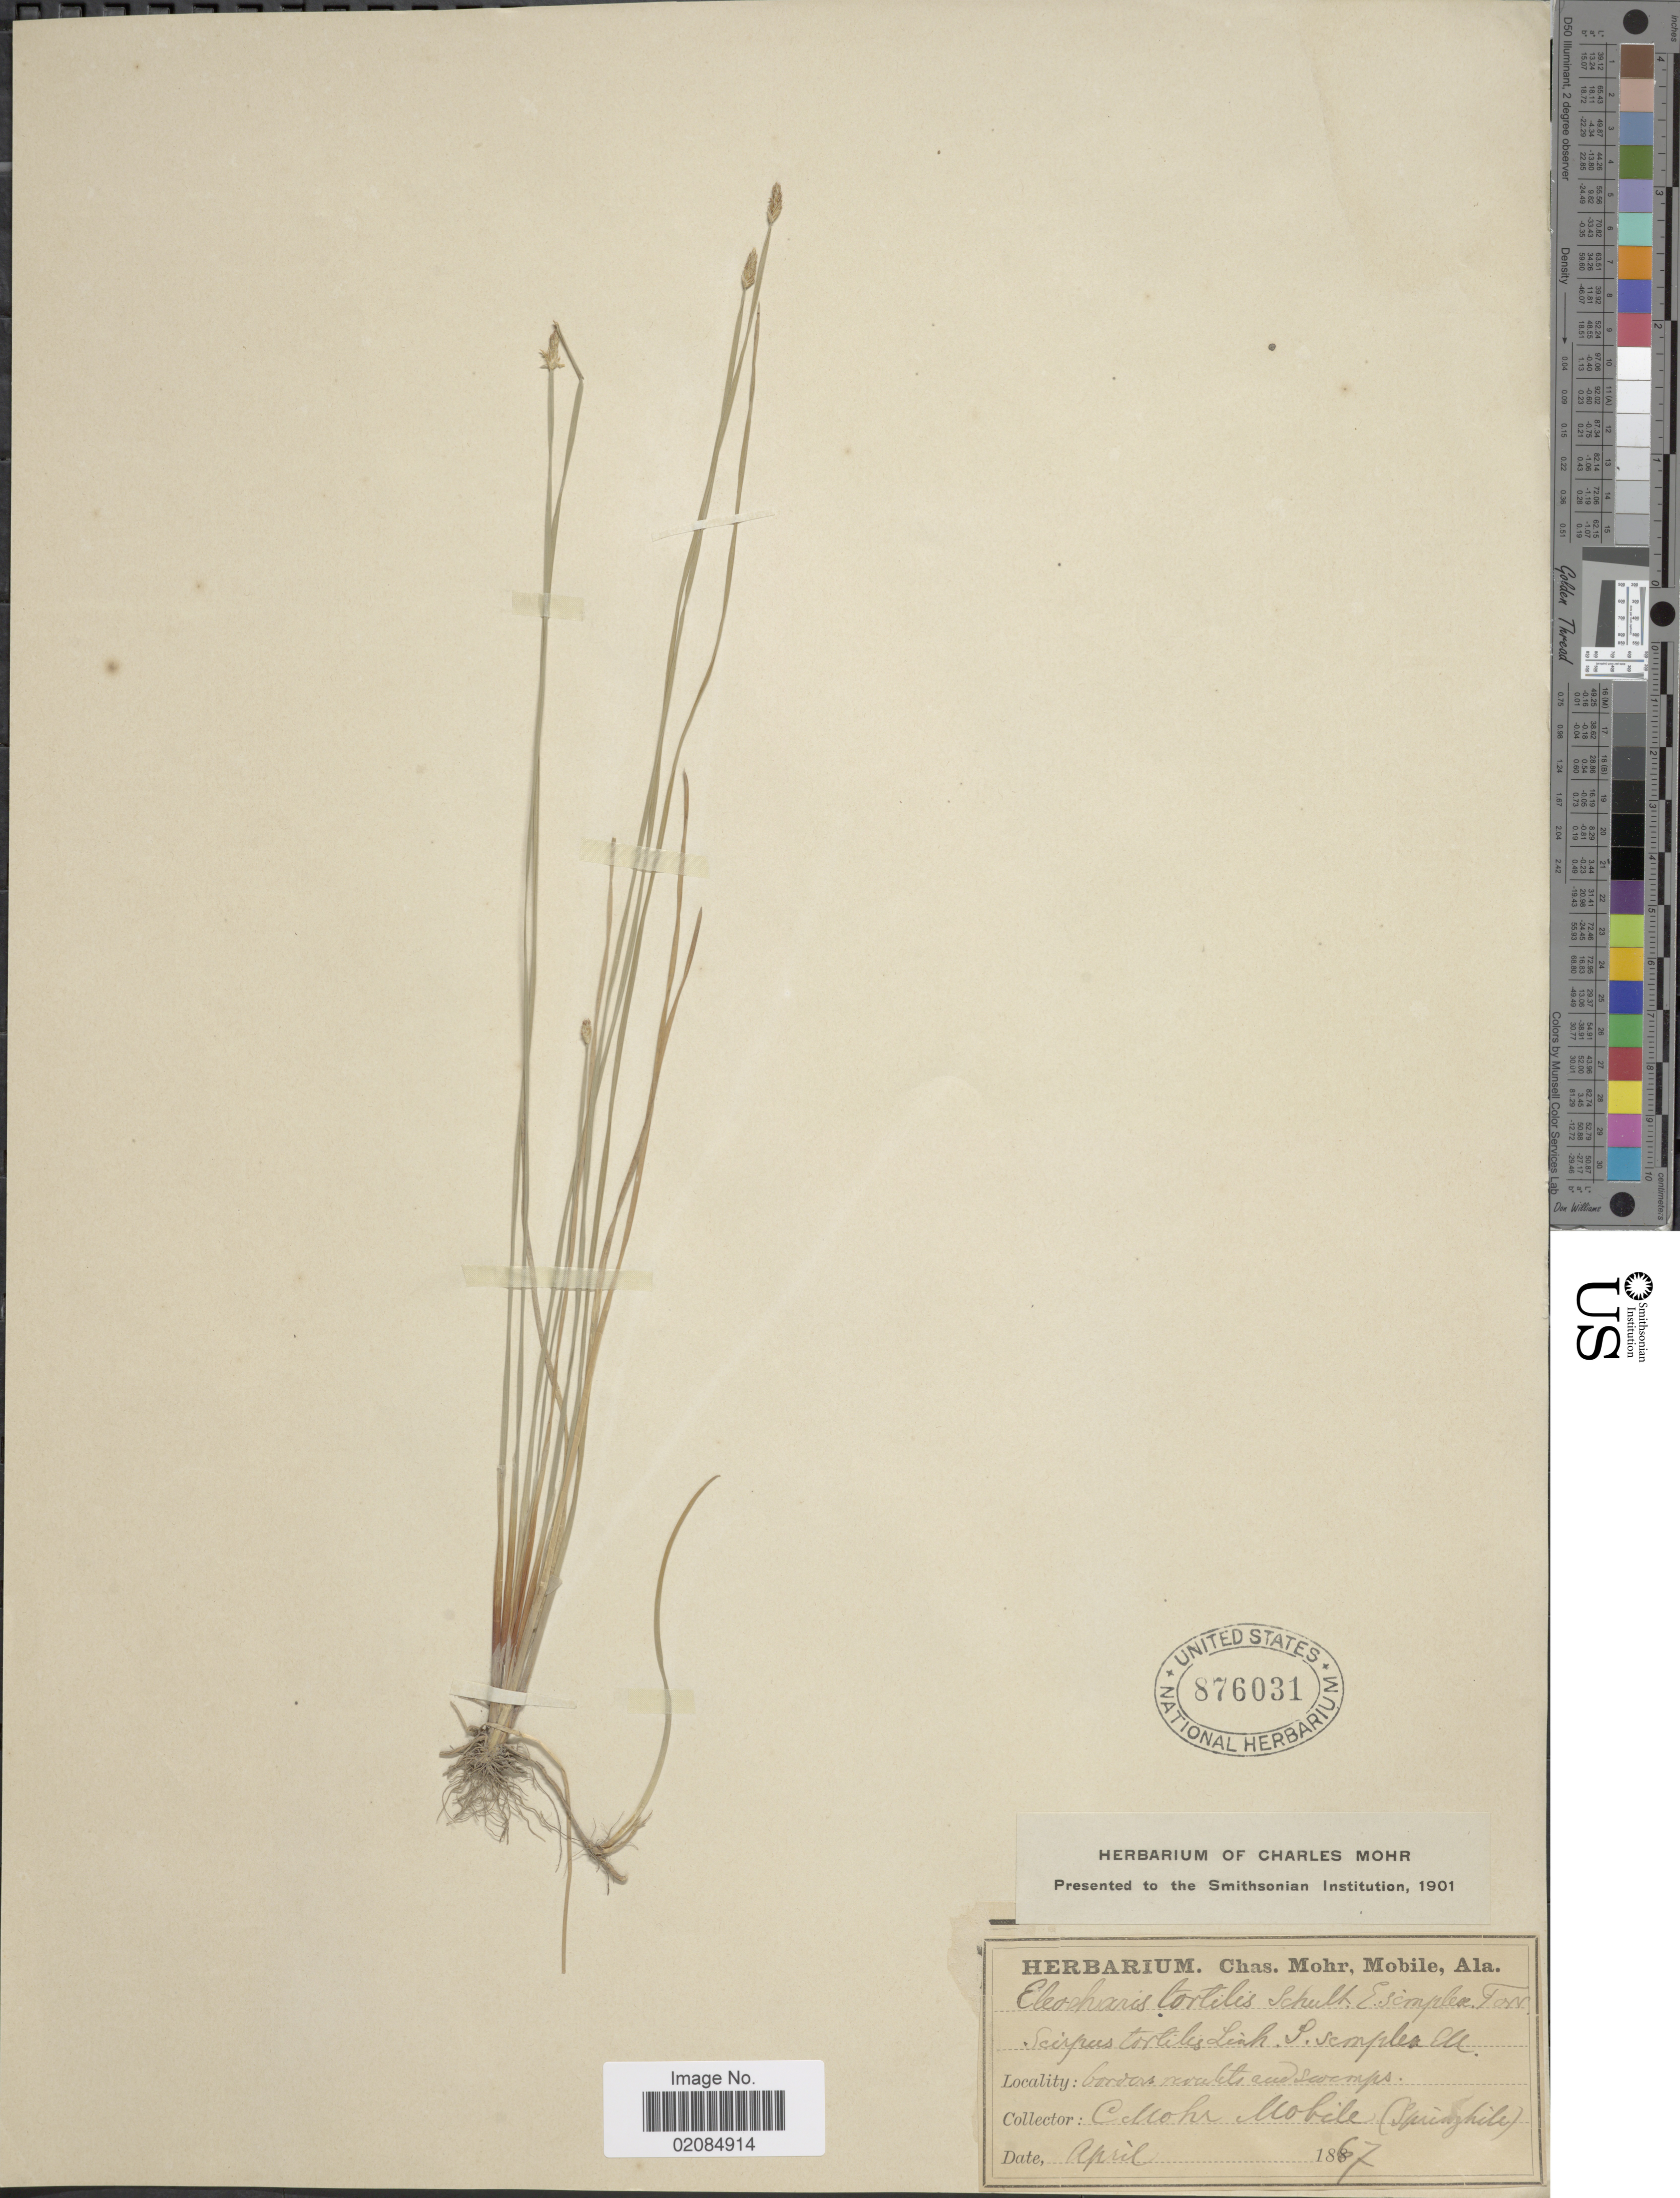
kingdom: Plantae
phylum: Tracheophyta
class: Liliopsida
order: Poales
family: Cyperaceae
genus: Eleocharis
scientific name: Eleocharis tortilis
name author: (Link) Schult.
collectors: C. T. Mohr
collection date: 1867-04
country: United States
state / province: Alabama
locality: Mobile (Spring Hill)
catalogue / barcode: US 876031